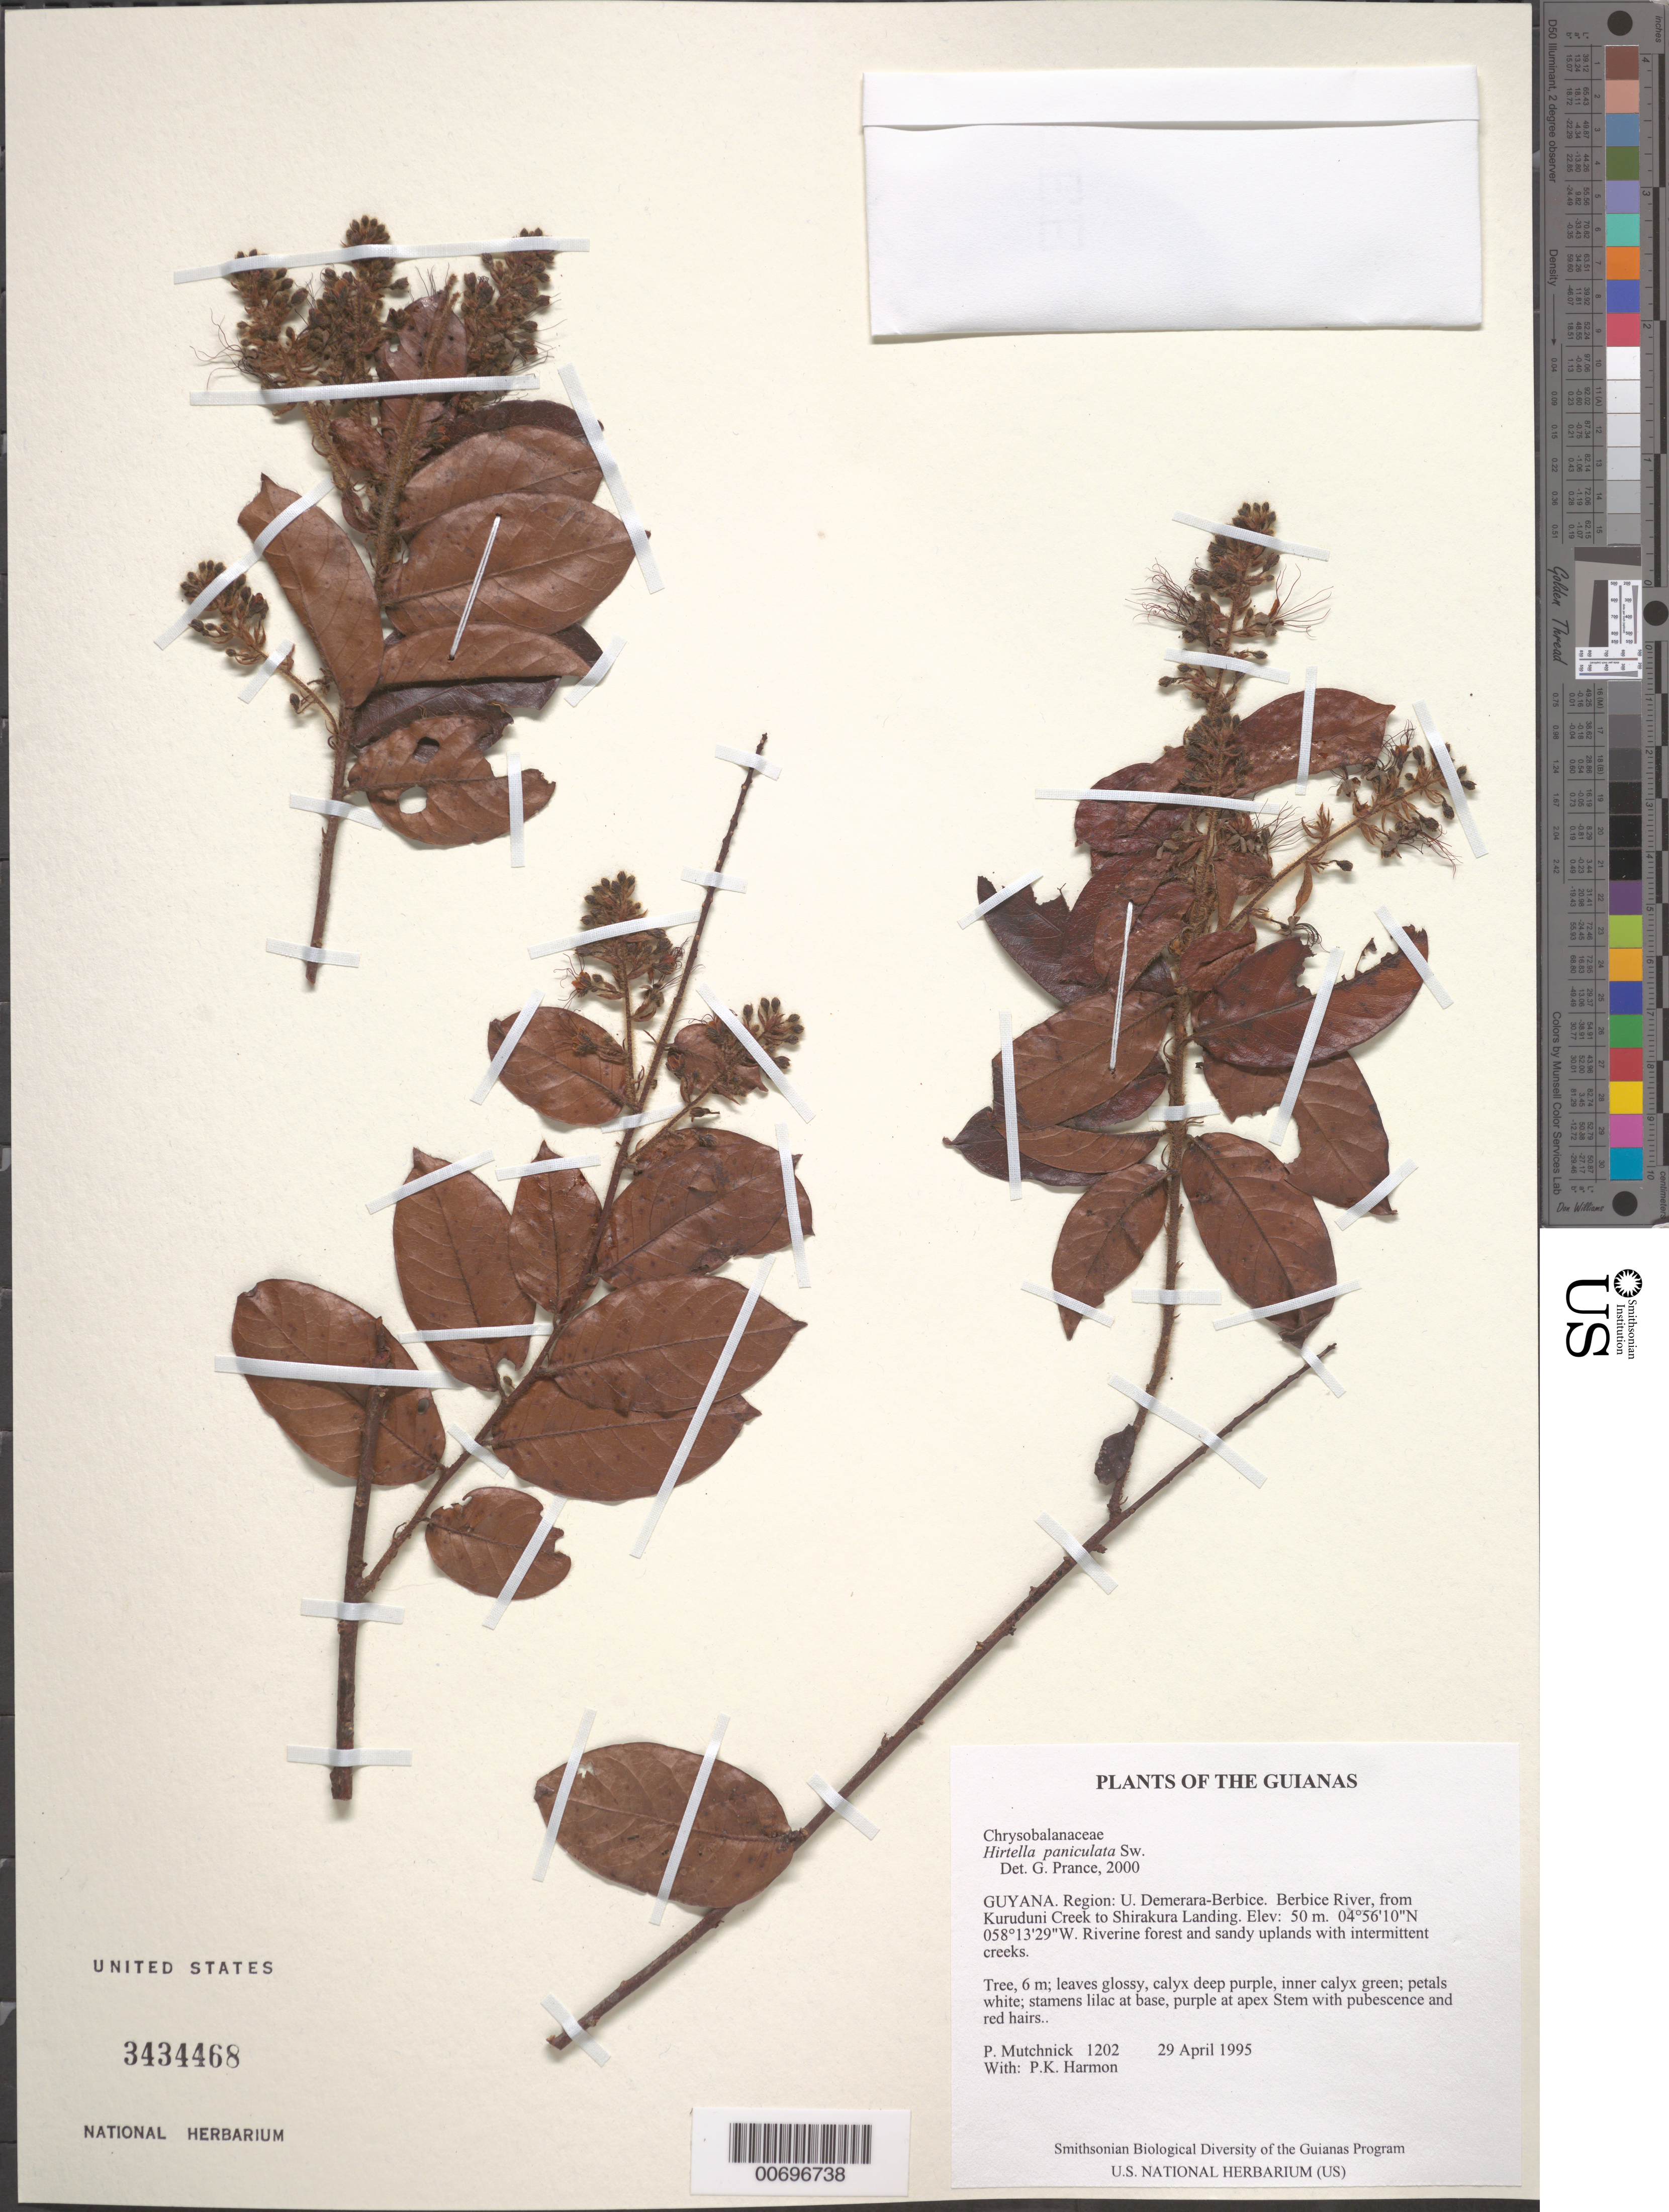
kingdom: Plantae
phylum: Tracheophyta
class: Magnoliopsida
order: Malpighiales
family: Chrysobalanaceae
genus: Hirtella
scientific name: Hirtella paniculata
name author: Sw.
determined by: Prance, G. T.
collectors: P. Mutchnick & P. Harmon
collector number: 1202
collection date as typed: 29 April 1995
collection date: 1995-04-29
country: Guyana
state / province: U. Demerara-Berbice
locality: Berbice River, from Kuruduni Creek to Shirakura Landing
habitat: Riverine forest and sandy uplands with intermittent creeks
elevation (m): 50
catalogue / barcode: US 3434468